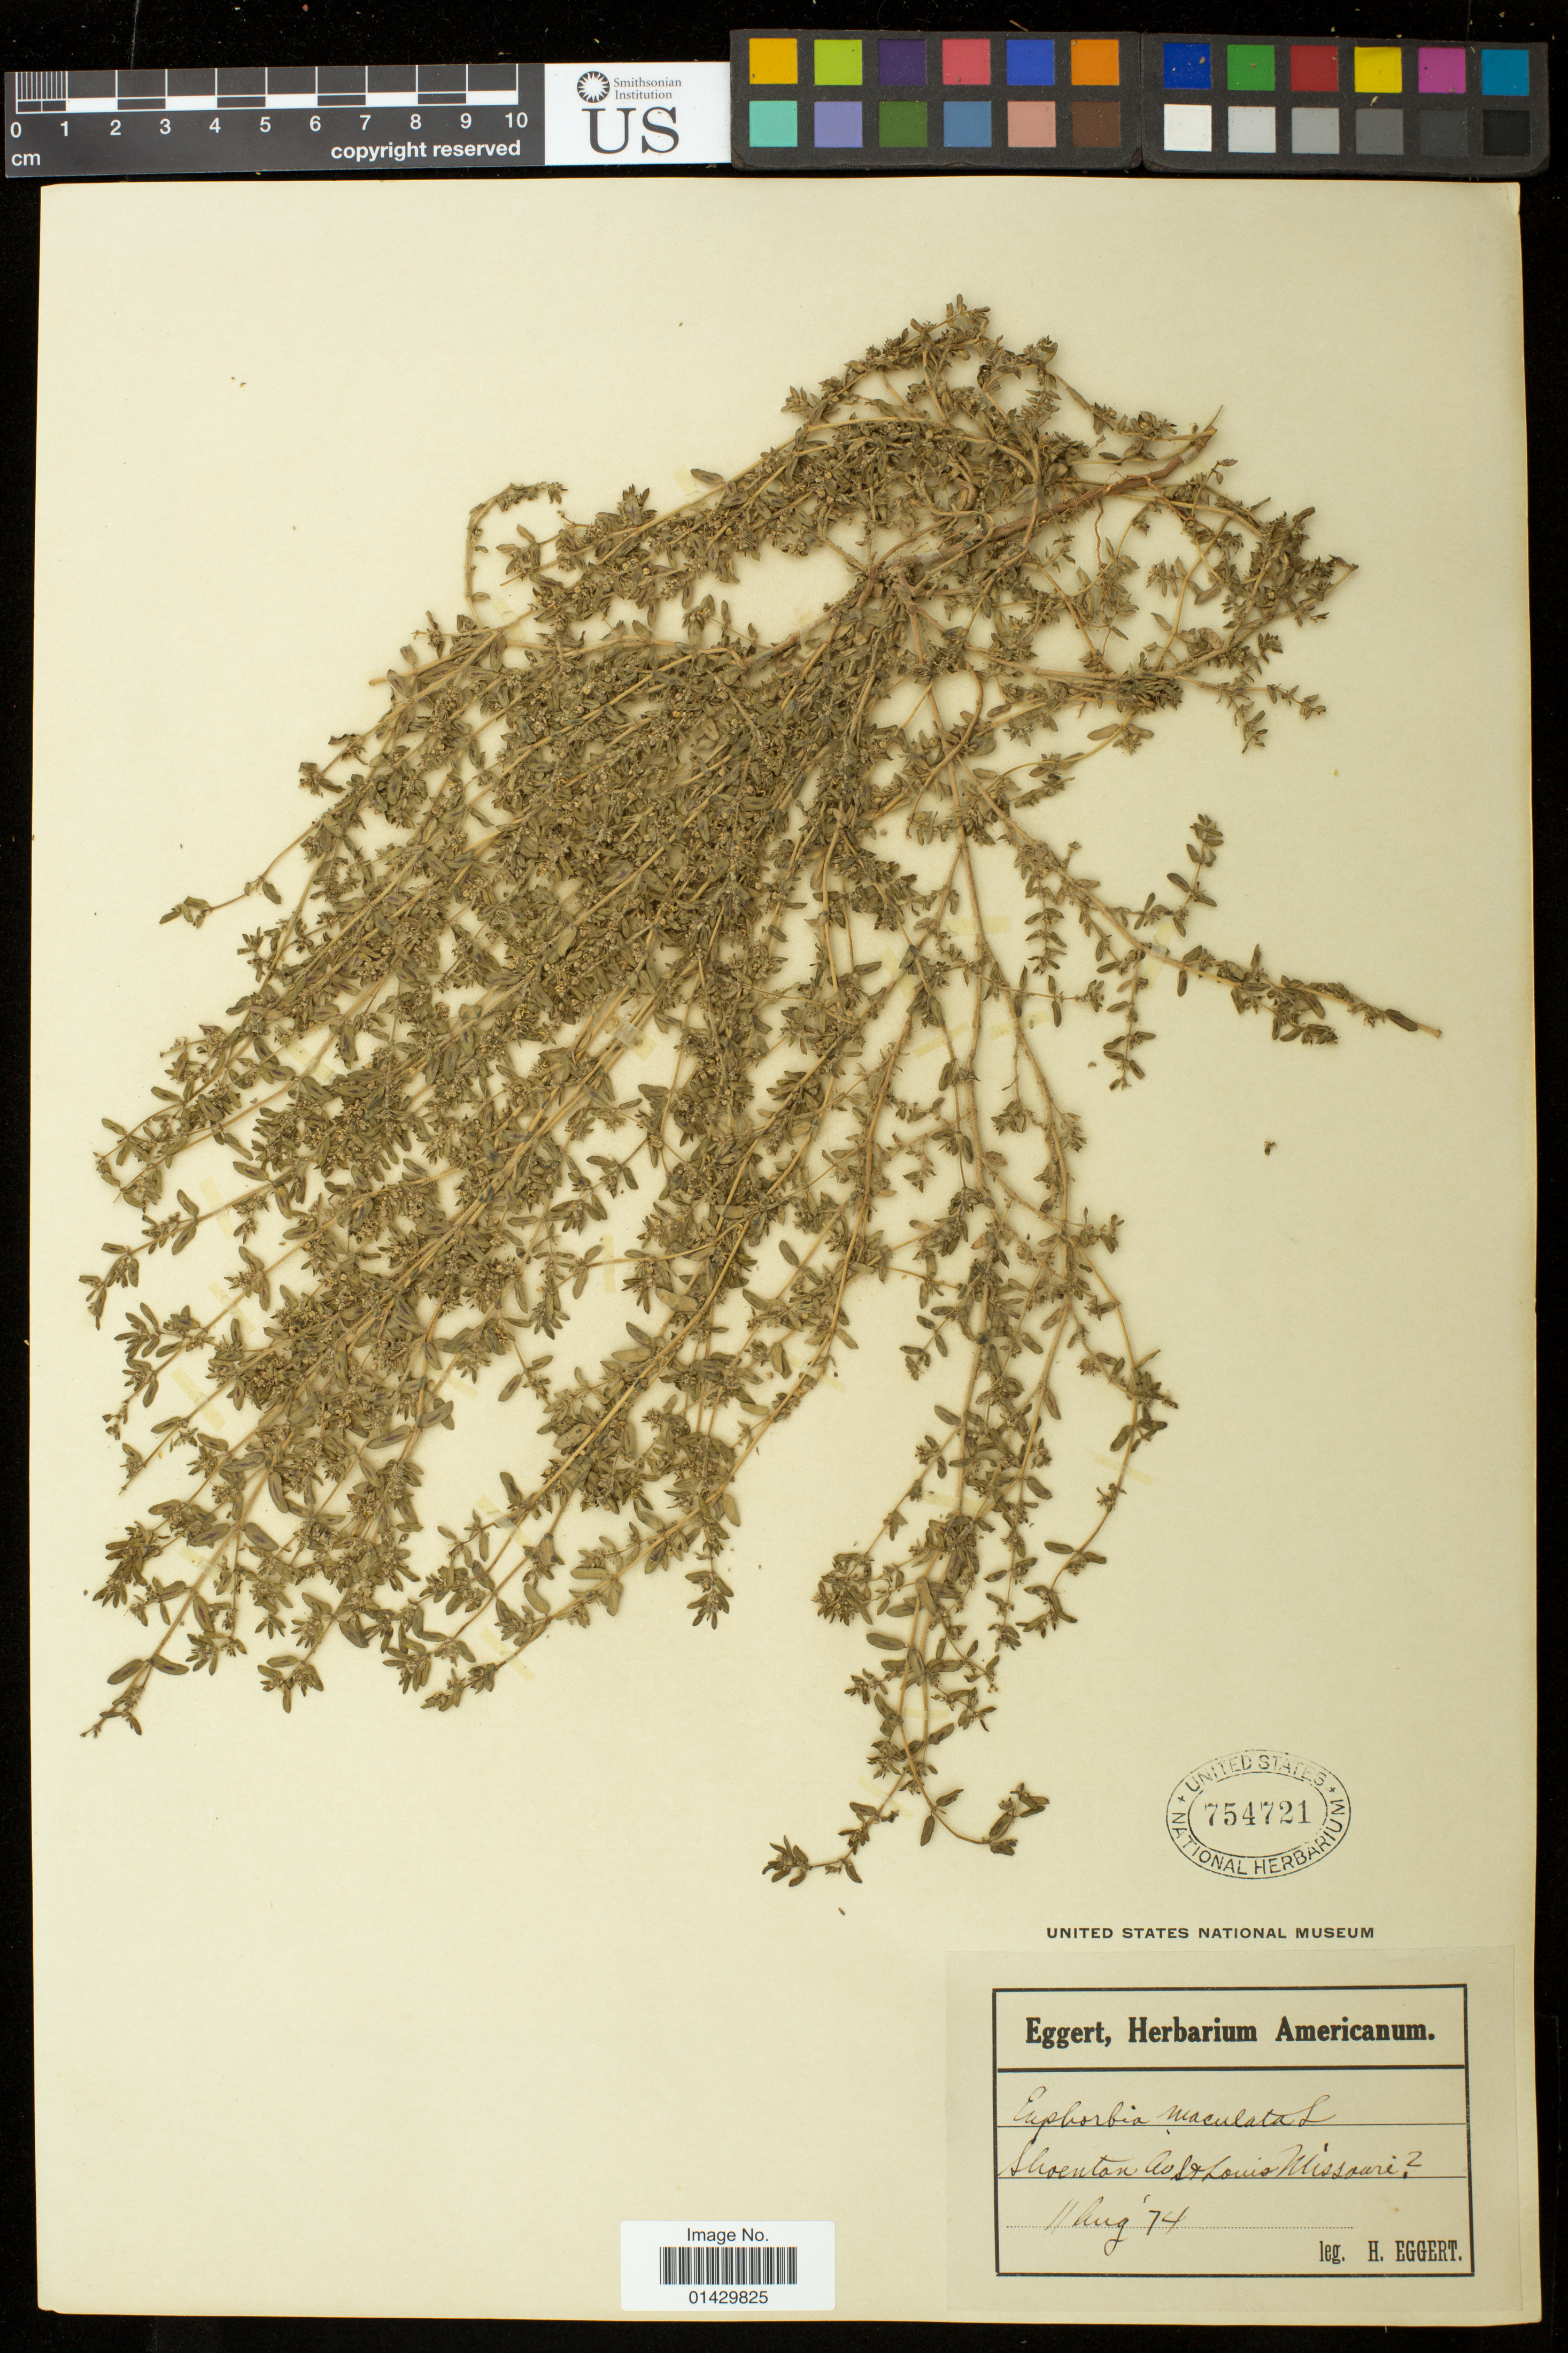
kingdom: Plantae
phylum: Tracheophyta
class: Magnoliopsida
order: Malpighiales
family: Euphorbiaceae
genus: Euphorbia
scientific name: Euphorbia maculata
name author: L.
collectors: H. Eggert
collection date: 1874-08-11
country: United States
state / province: Missouri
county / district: St. Louis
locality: St Louis, Missouri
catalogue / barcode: US 754721